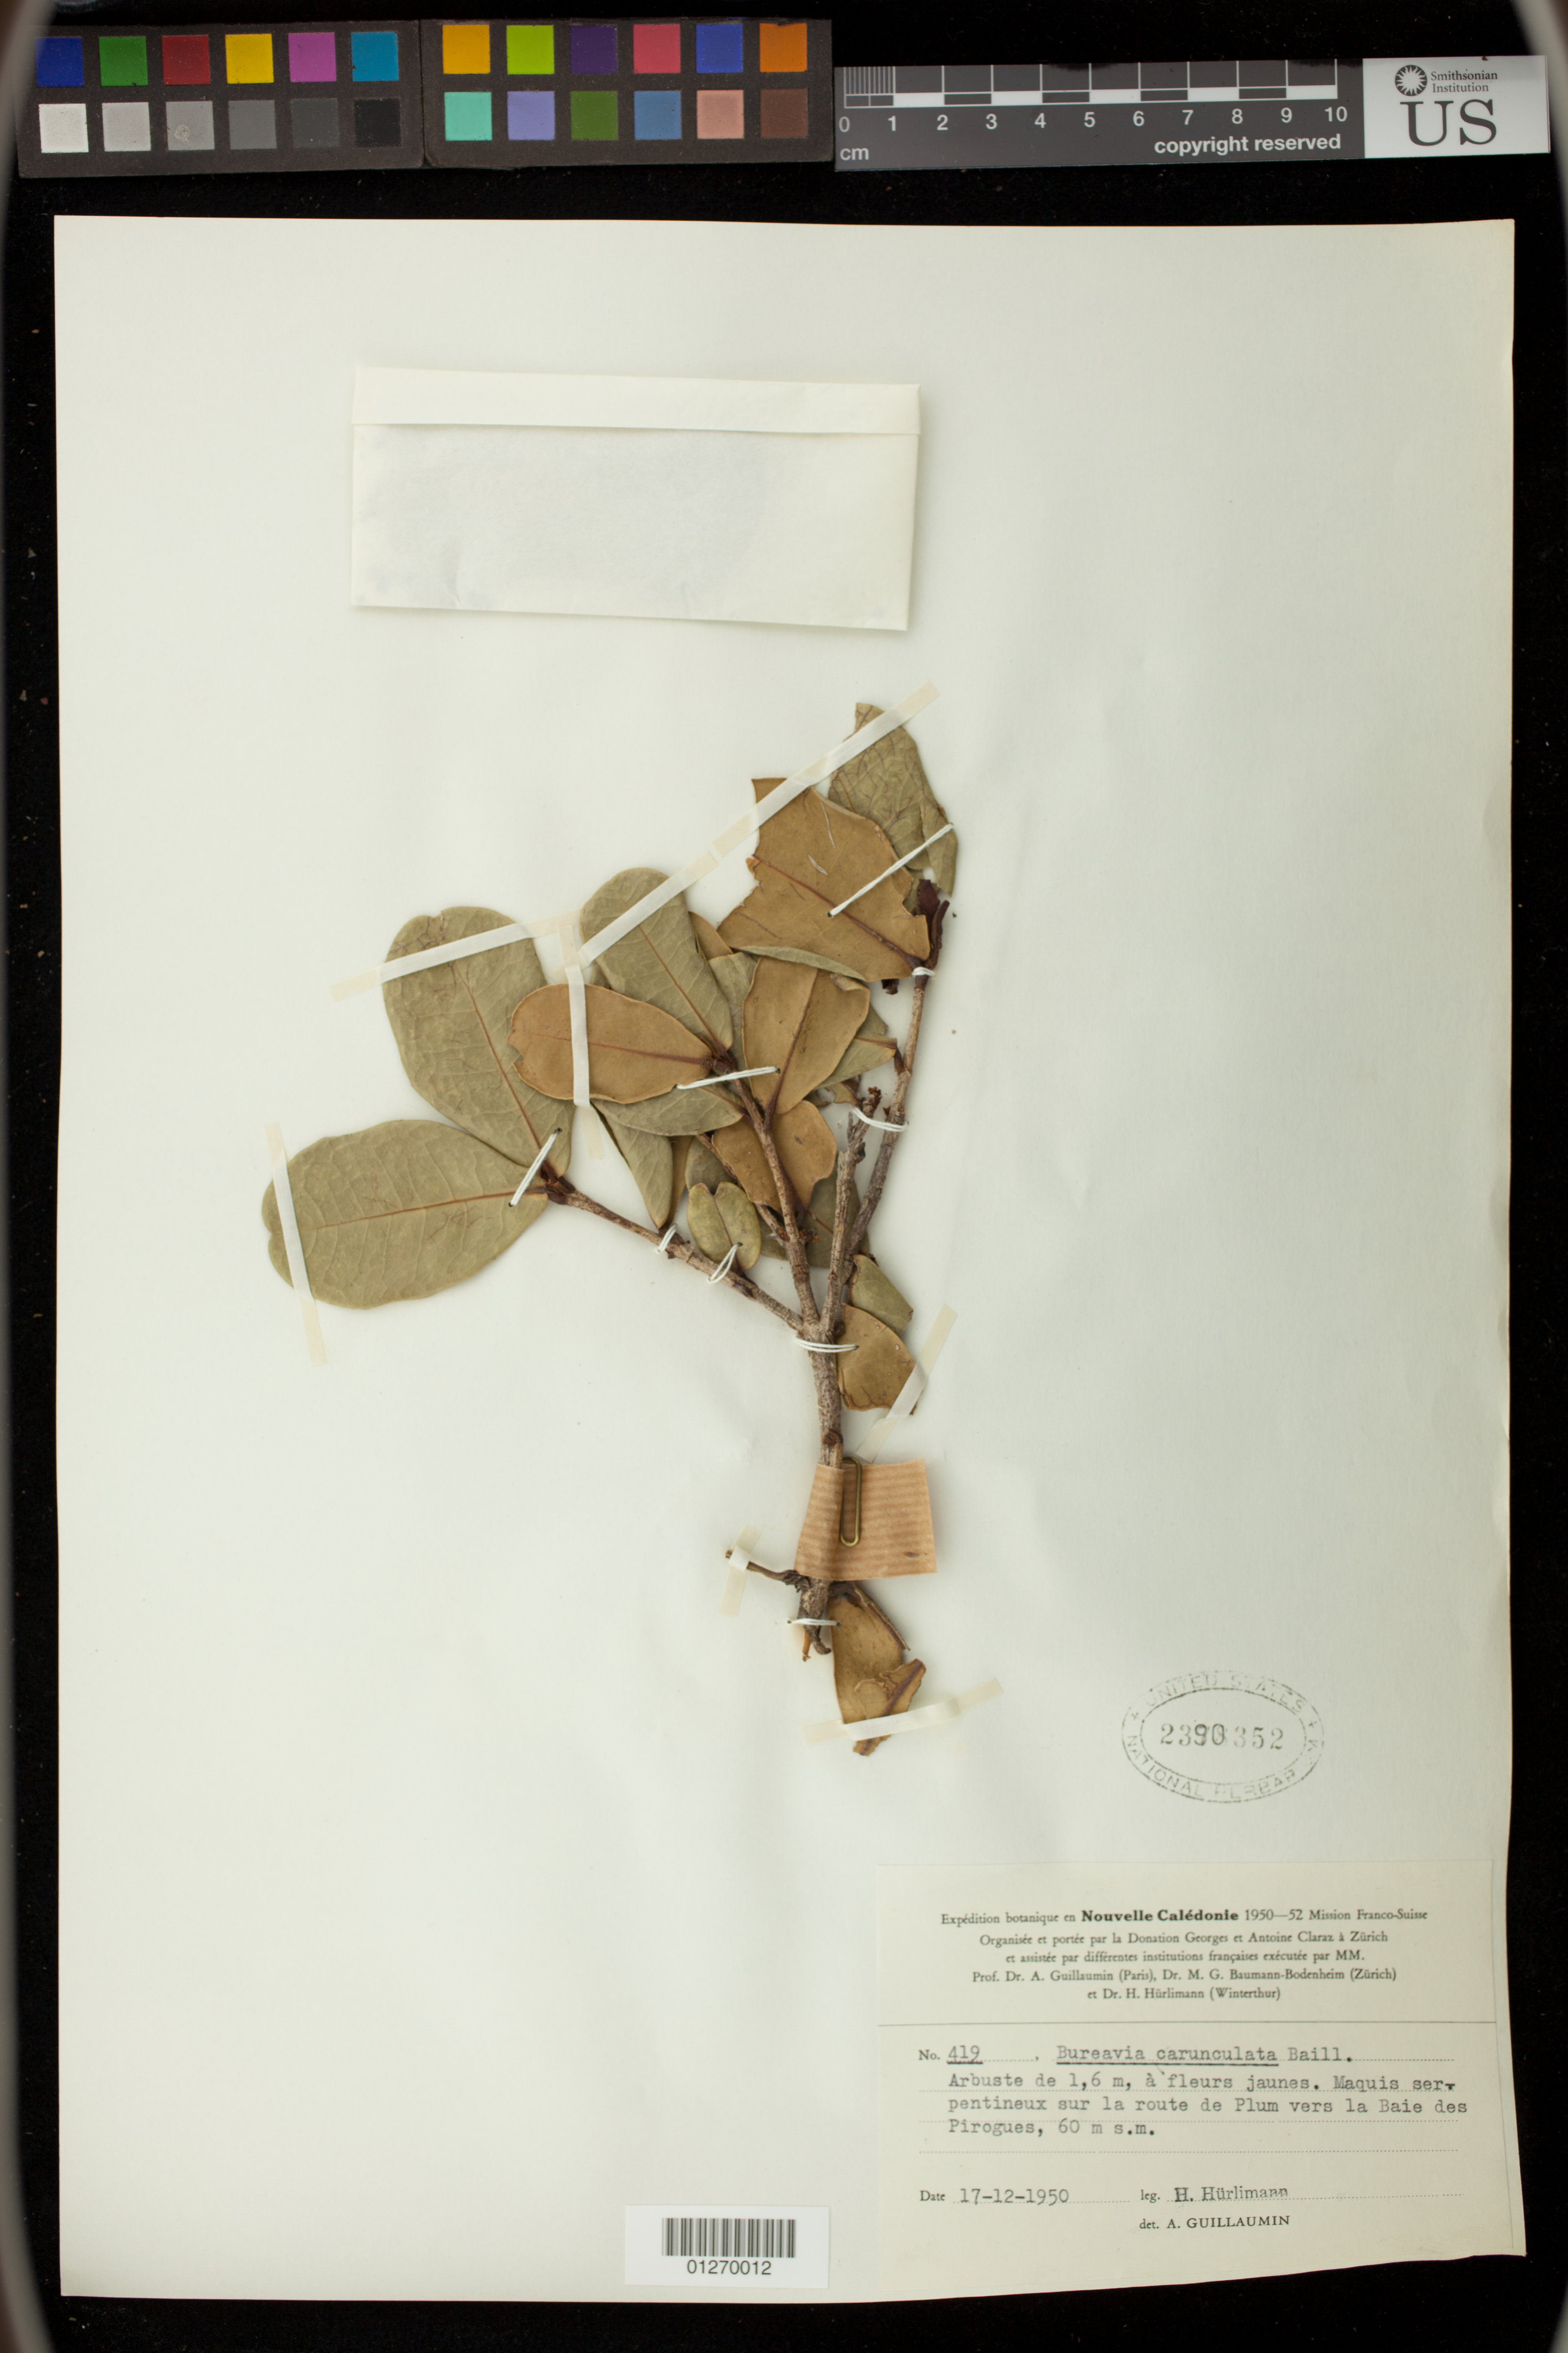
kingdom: Plantae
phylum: Tracheophyta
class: Magnoliopsida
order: Malpighiales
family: Picrodendraceae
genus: Austrobuxus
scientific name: Austrobuxus carunculatus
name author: (Baill.) Airy Shaw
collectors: H. Hurlimann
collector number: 419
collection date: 1950-12-17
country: New Caledonia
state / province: South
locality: Maquis serpentineux sur la route de Plum vers la Baie des Pirogues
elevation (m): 60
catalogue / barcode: US 2390352